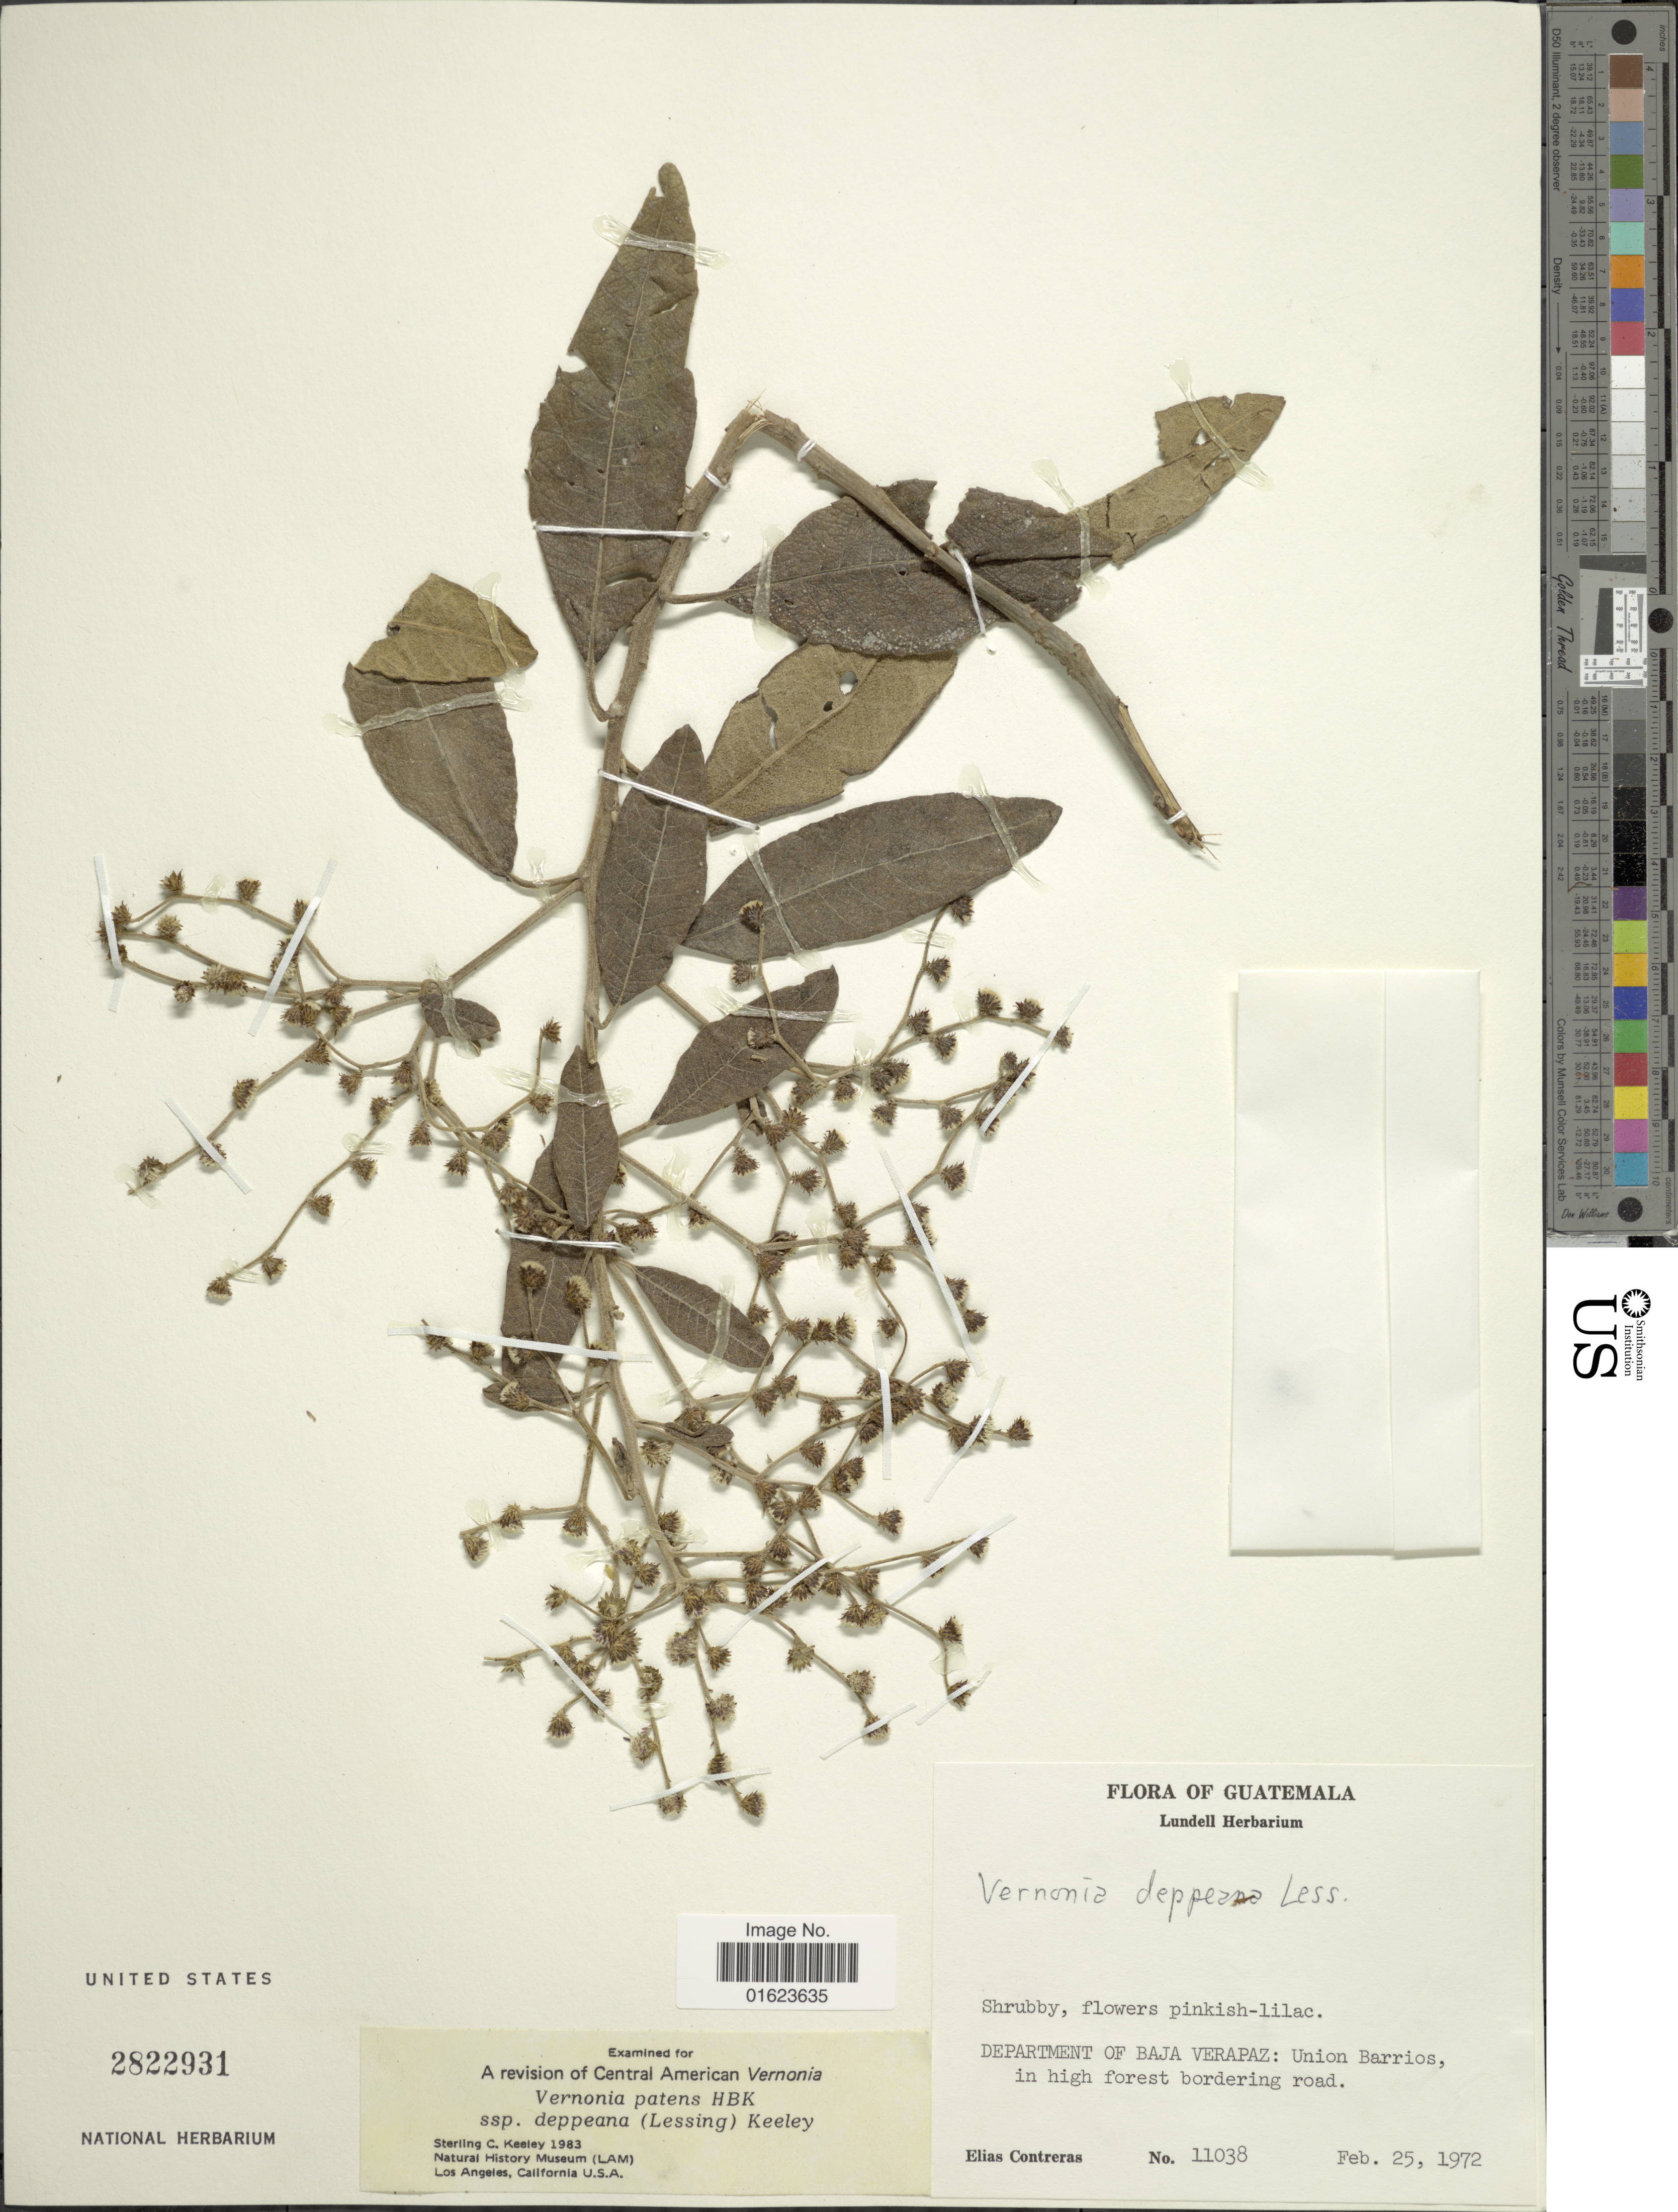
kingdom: Plantae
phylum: Tracheophyta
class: Magnoliopsida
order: Asterales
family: Asteraceae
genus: Vernonanthura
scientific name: Vernonanthura deppeana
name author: (Less.) H. Rob.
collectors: E. Contreras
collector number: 11038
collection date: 1972-02-25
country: Guatemala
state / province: Baja Verapaz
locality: Guatemala. Department of Baja Verapaz: Union Barrios, in high forest bordering road.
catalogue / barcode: US 2822931